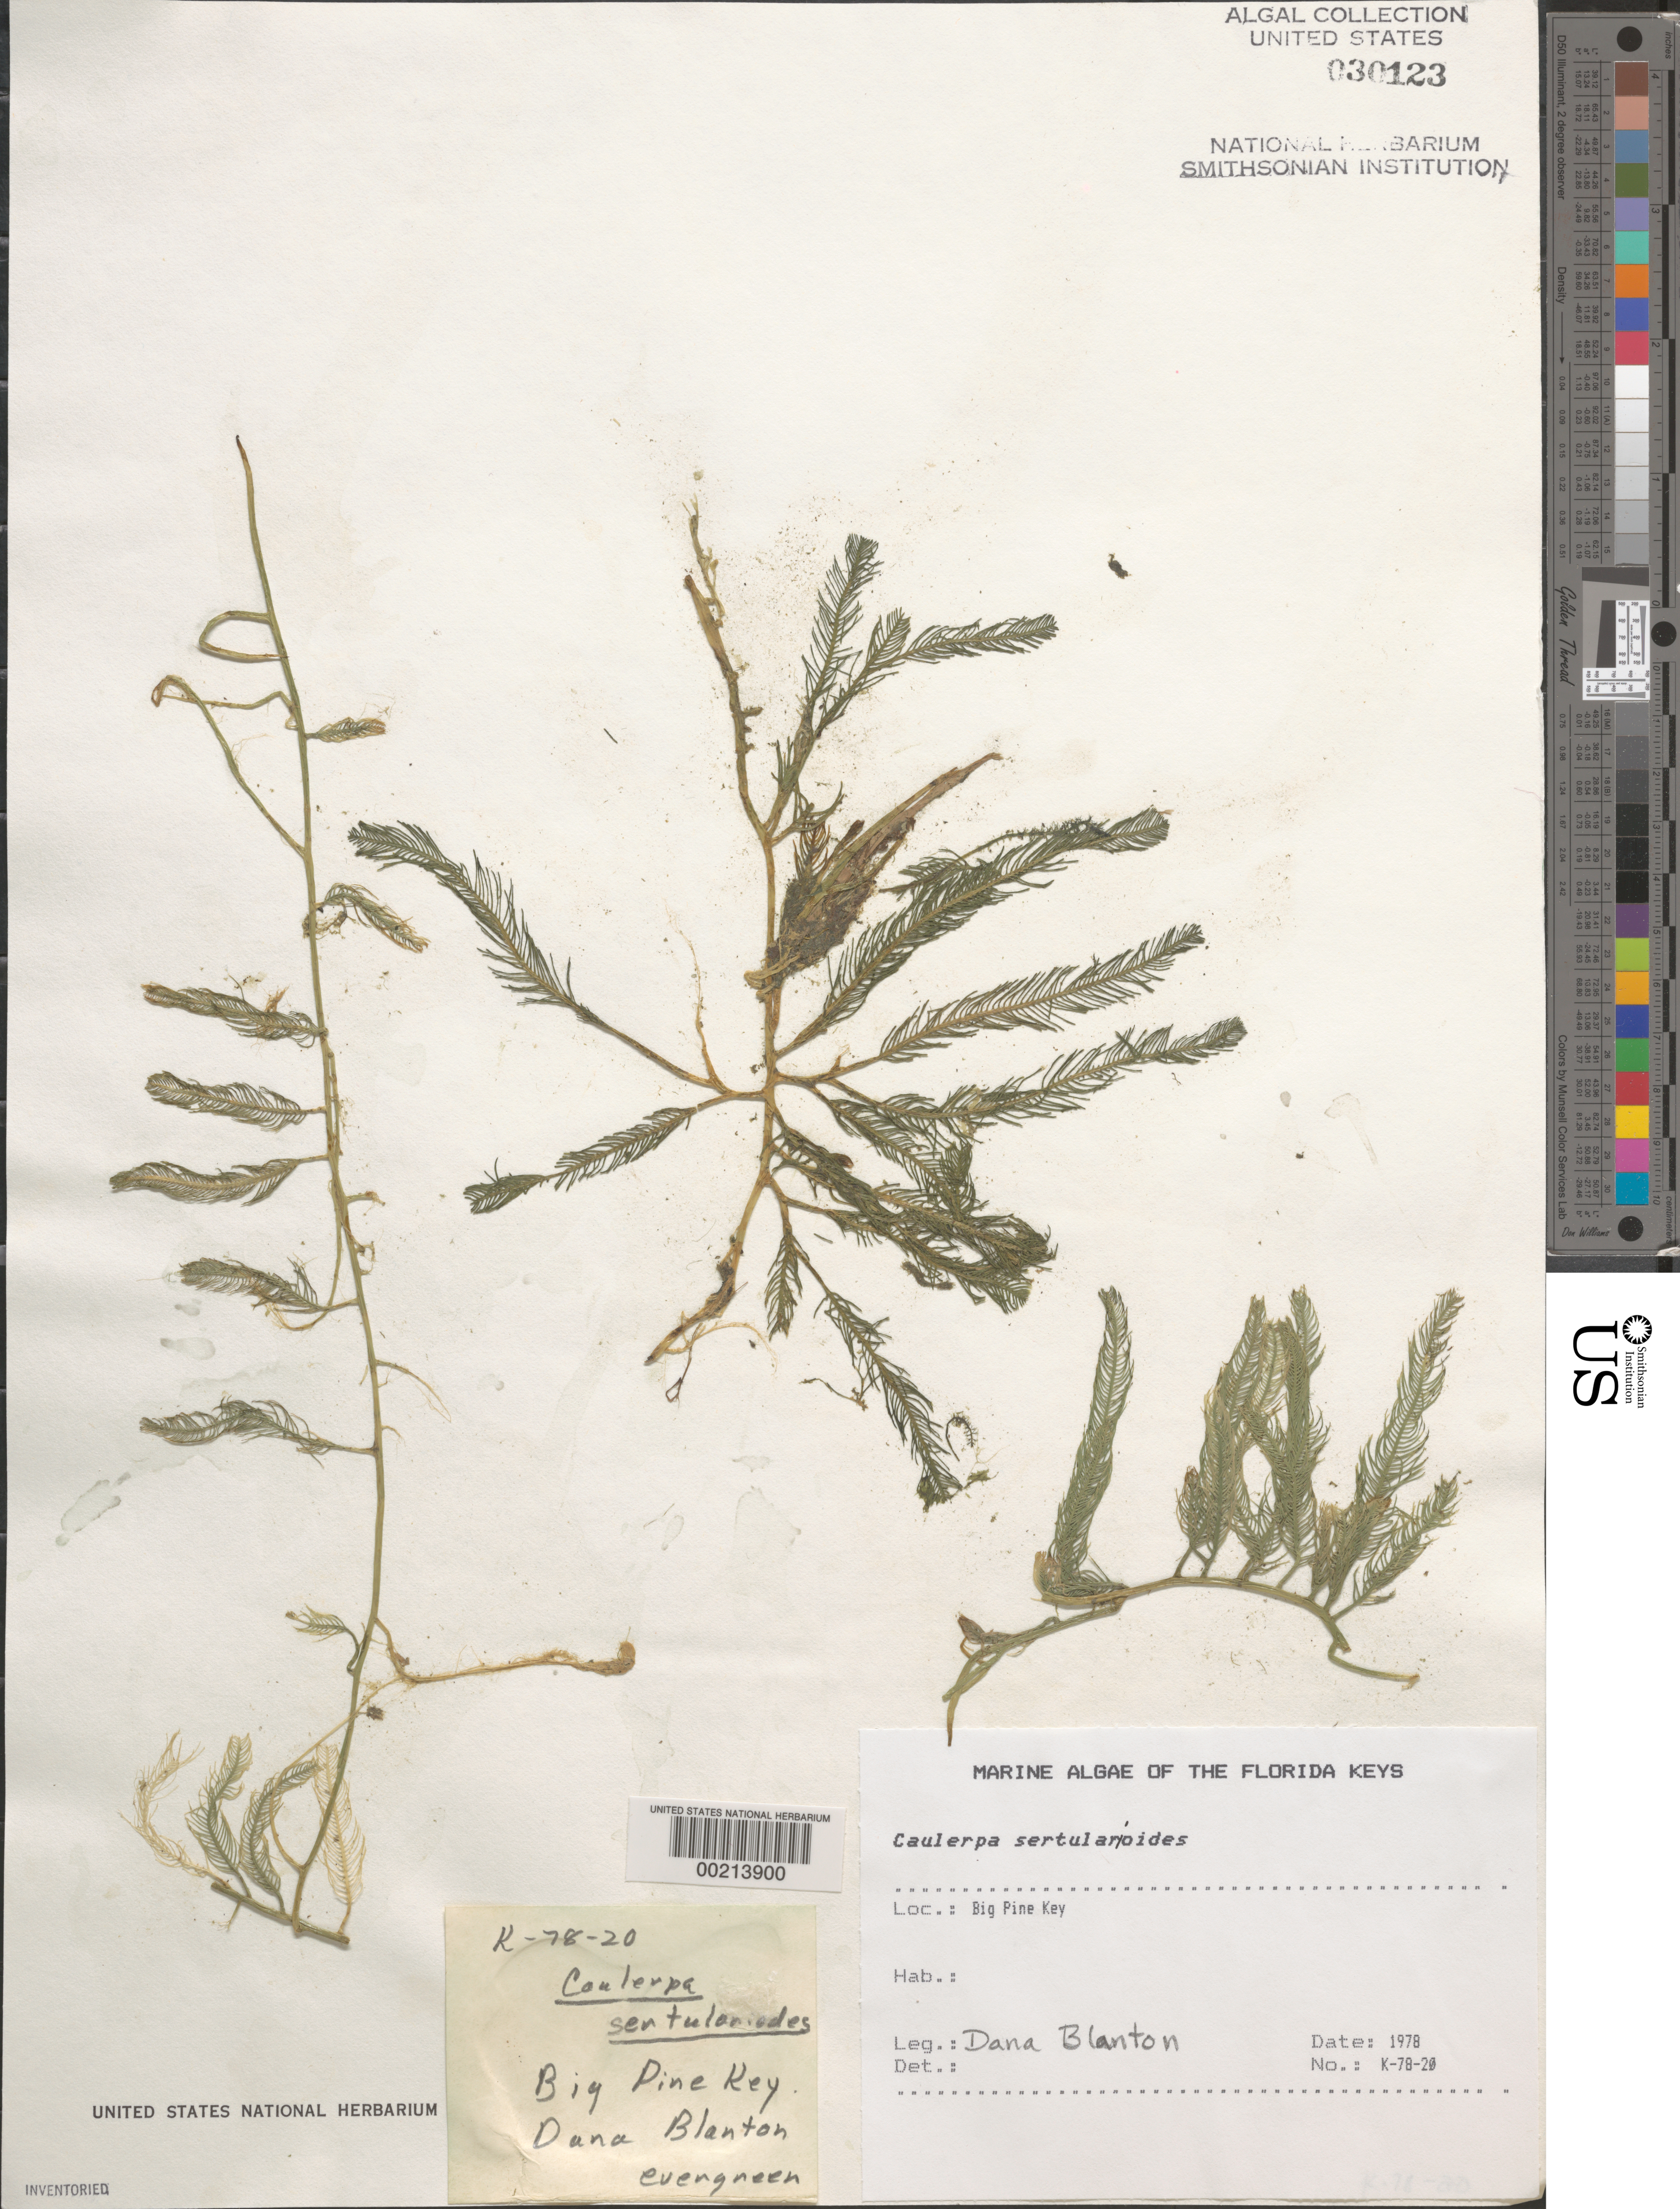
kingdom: Plantae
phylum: Chlorophyta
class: Ulvophyceae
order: Bryopsidales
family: Caulerpaceae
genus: Caulerpa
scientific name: Caulerpa sertularioides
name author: (S.G. Gmel.) M. Howe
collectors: D. Blanton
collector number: K-78-20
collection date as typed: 1978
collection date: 1978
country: United States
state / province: Florida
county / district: Monroe County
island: Big Pine Key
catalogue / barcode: US 30123